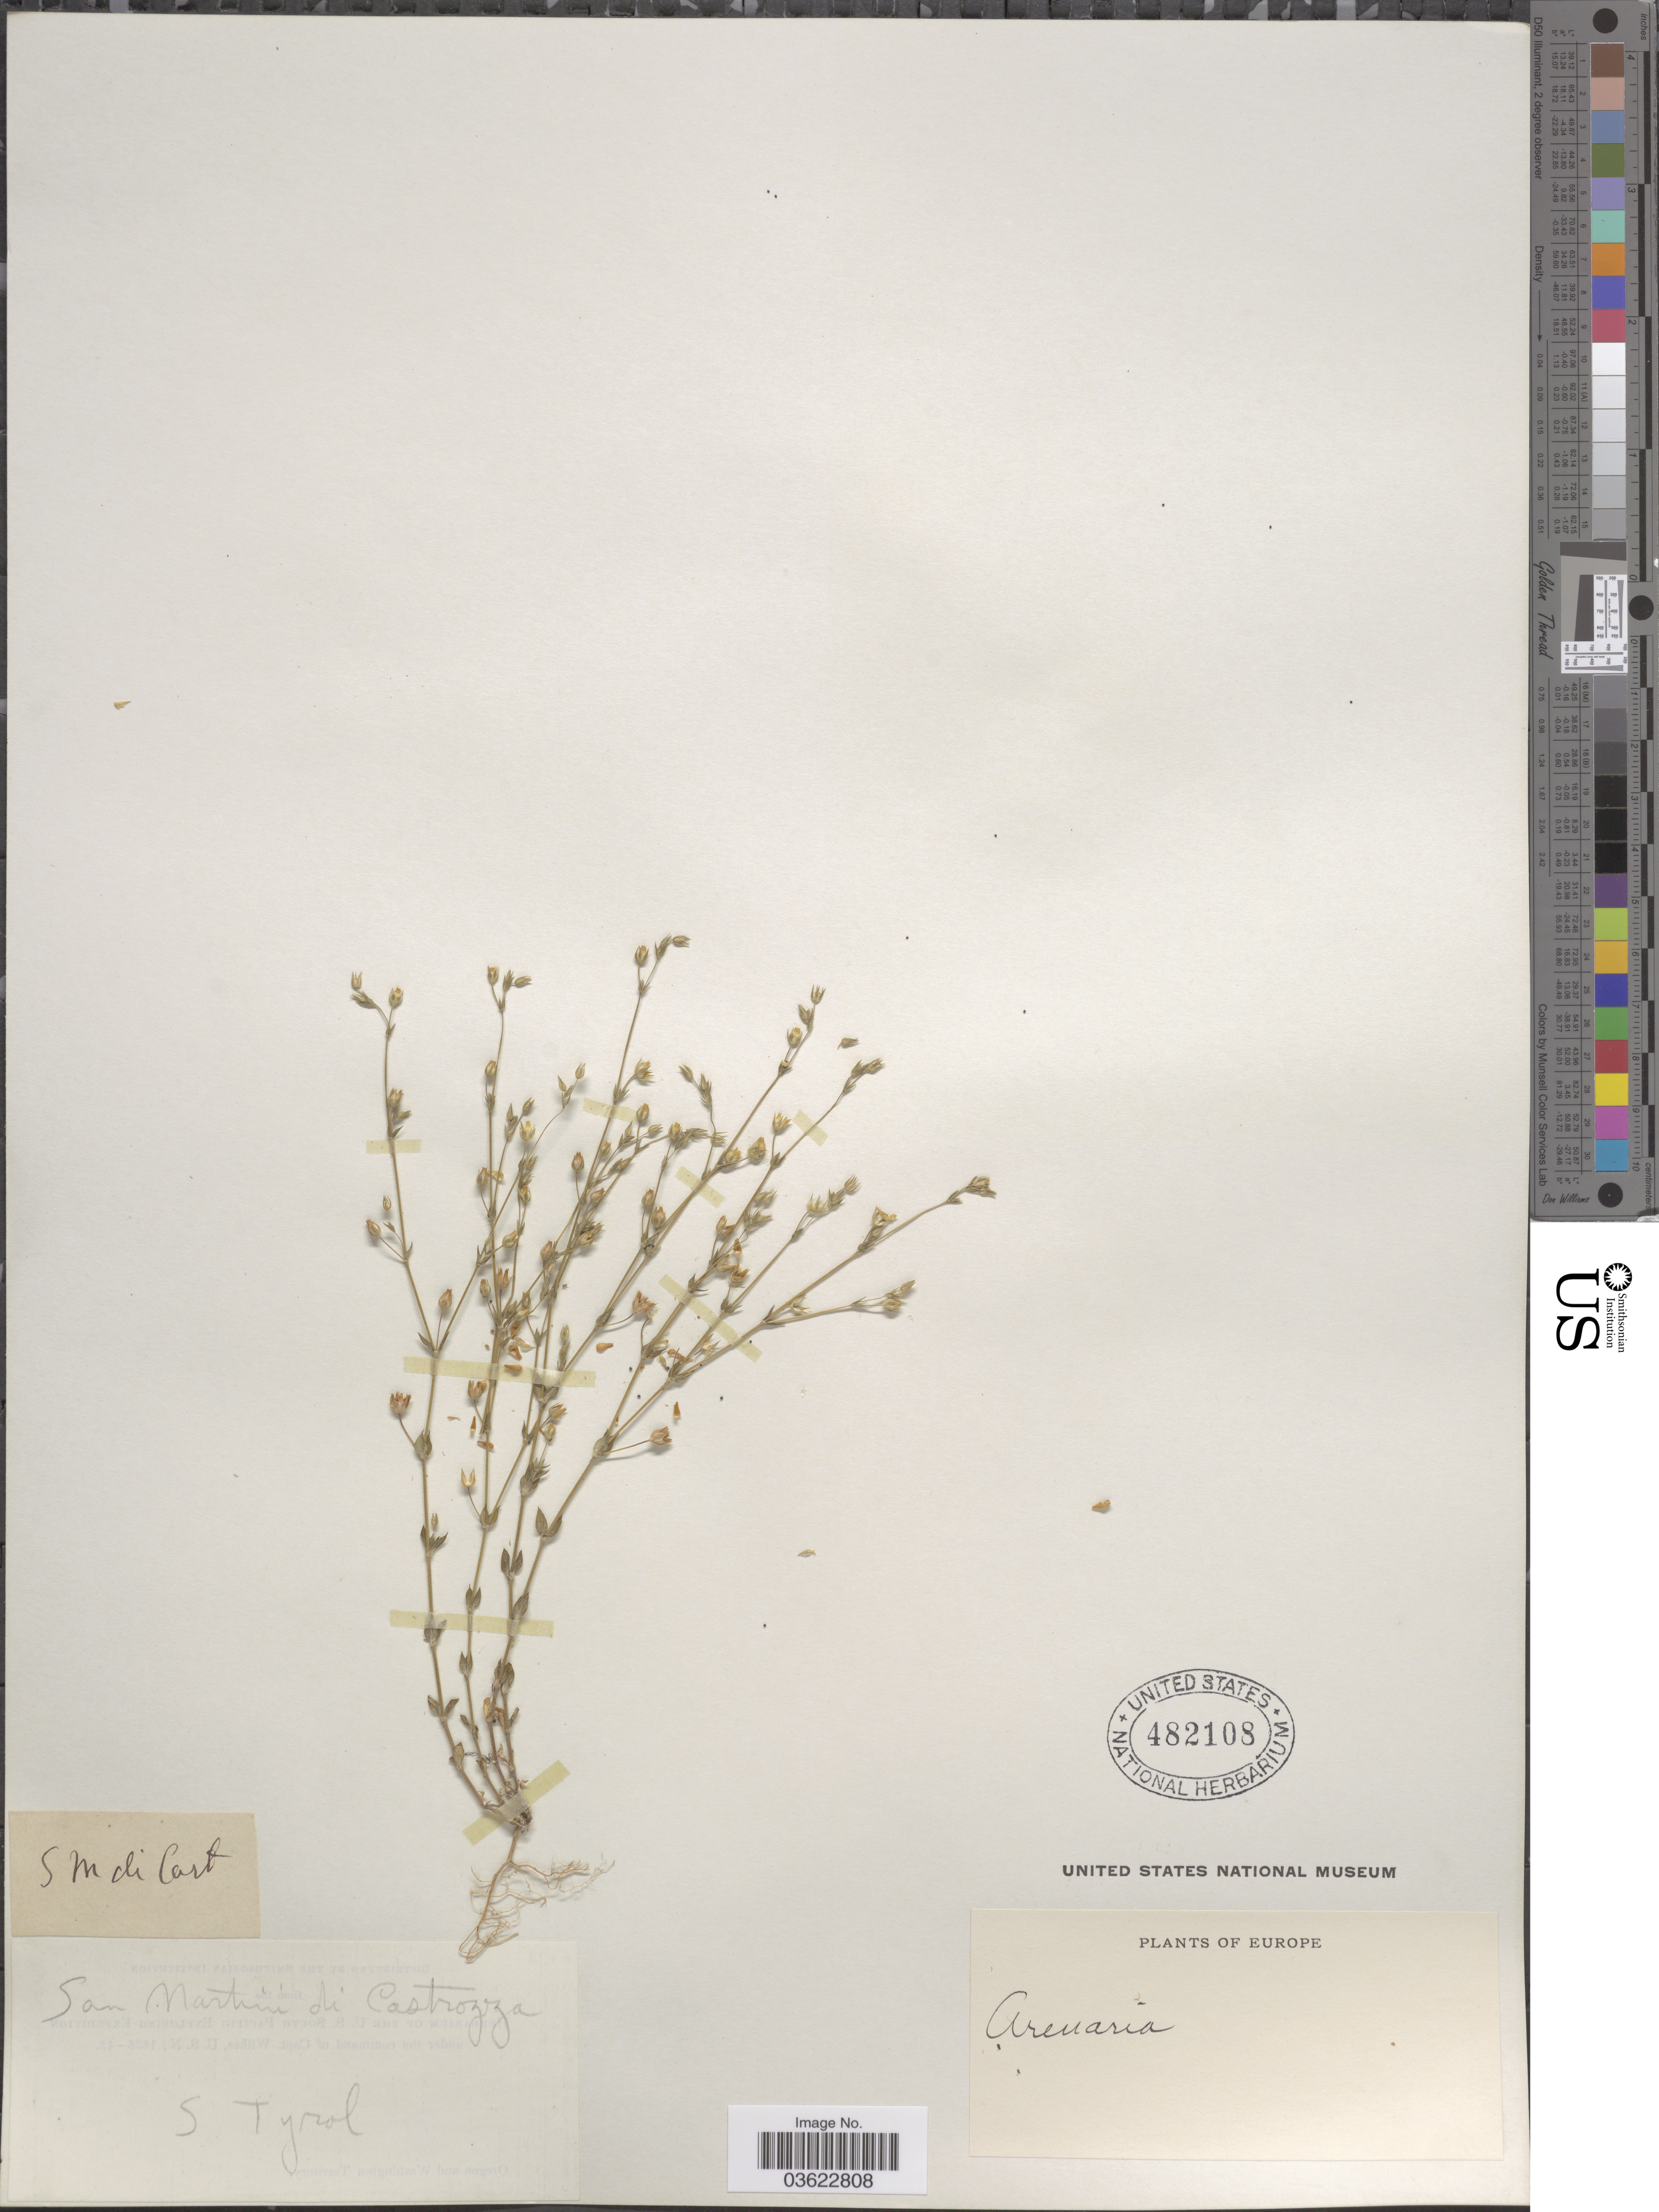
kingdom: Plantae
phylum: Tracheophyta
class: Magnoliopsida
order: Caryophyllales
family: Caryophyllaceae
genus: Arenaria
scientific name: Arenaria sp.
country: Italy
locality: San Martini di Castrozza. S Tyrol. Europe.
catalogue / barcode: US 482108